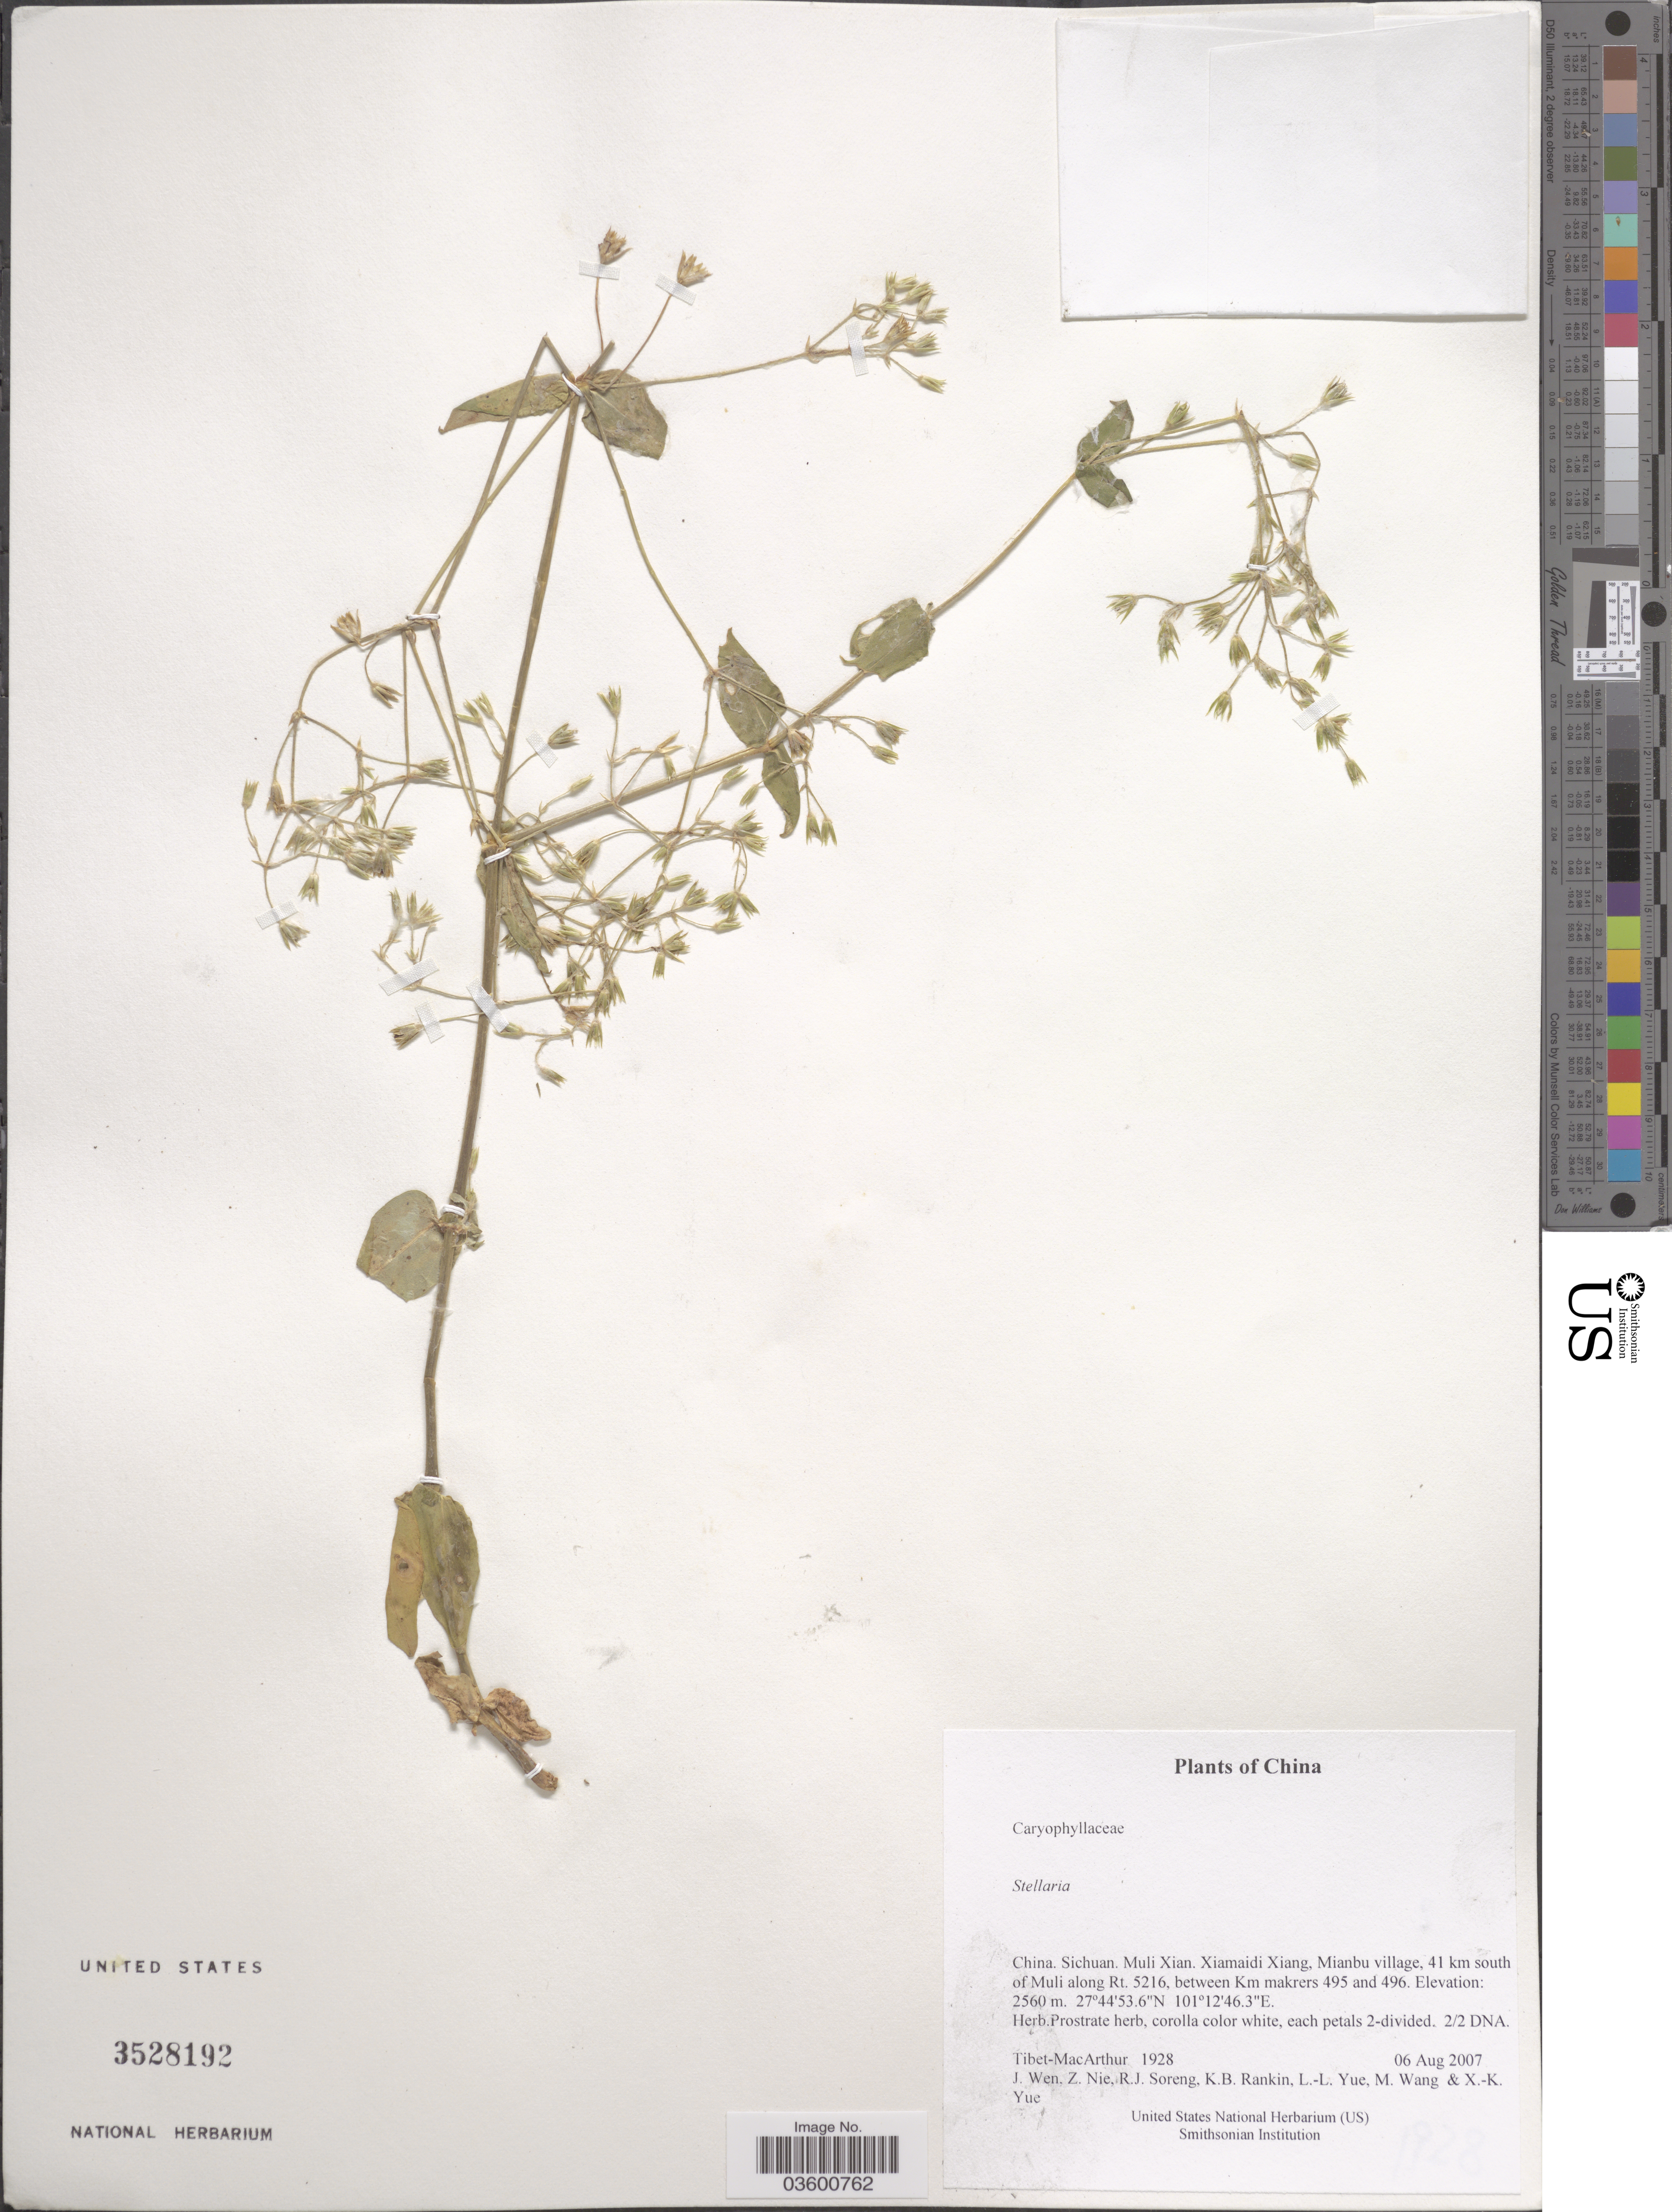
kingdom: Plantae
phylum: Tracheophyta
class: Magnoliopsida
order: Caryophyllales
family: Caryophyllaceae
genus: Stellaria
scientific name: Stellaria sp.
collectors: Tibet-MacArthur, J. Wen, Z. Nie, R. J. Soreng & et al.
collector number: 1928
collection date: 2007-08-06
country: China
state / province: Sichuan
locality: Sichuan. Muli Xian. Xiamaidi Xiang, Mianbu village, 41 km south of Muli along Rt. 5216, between Km makrers 495 and 496.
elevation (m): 2560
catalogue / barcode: US 3528192